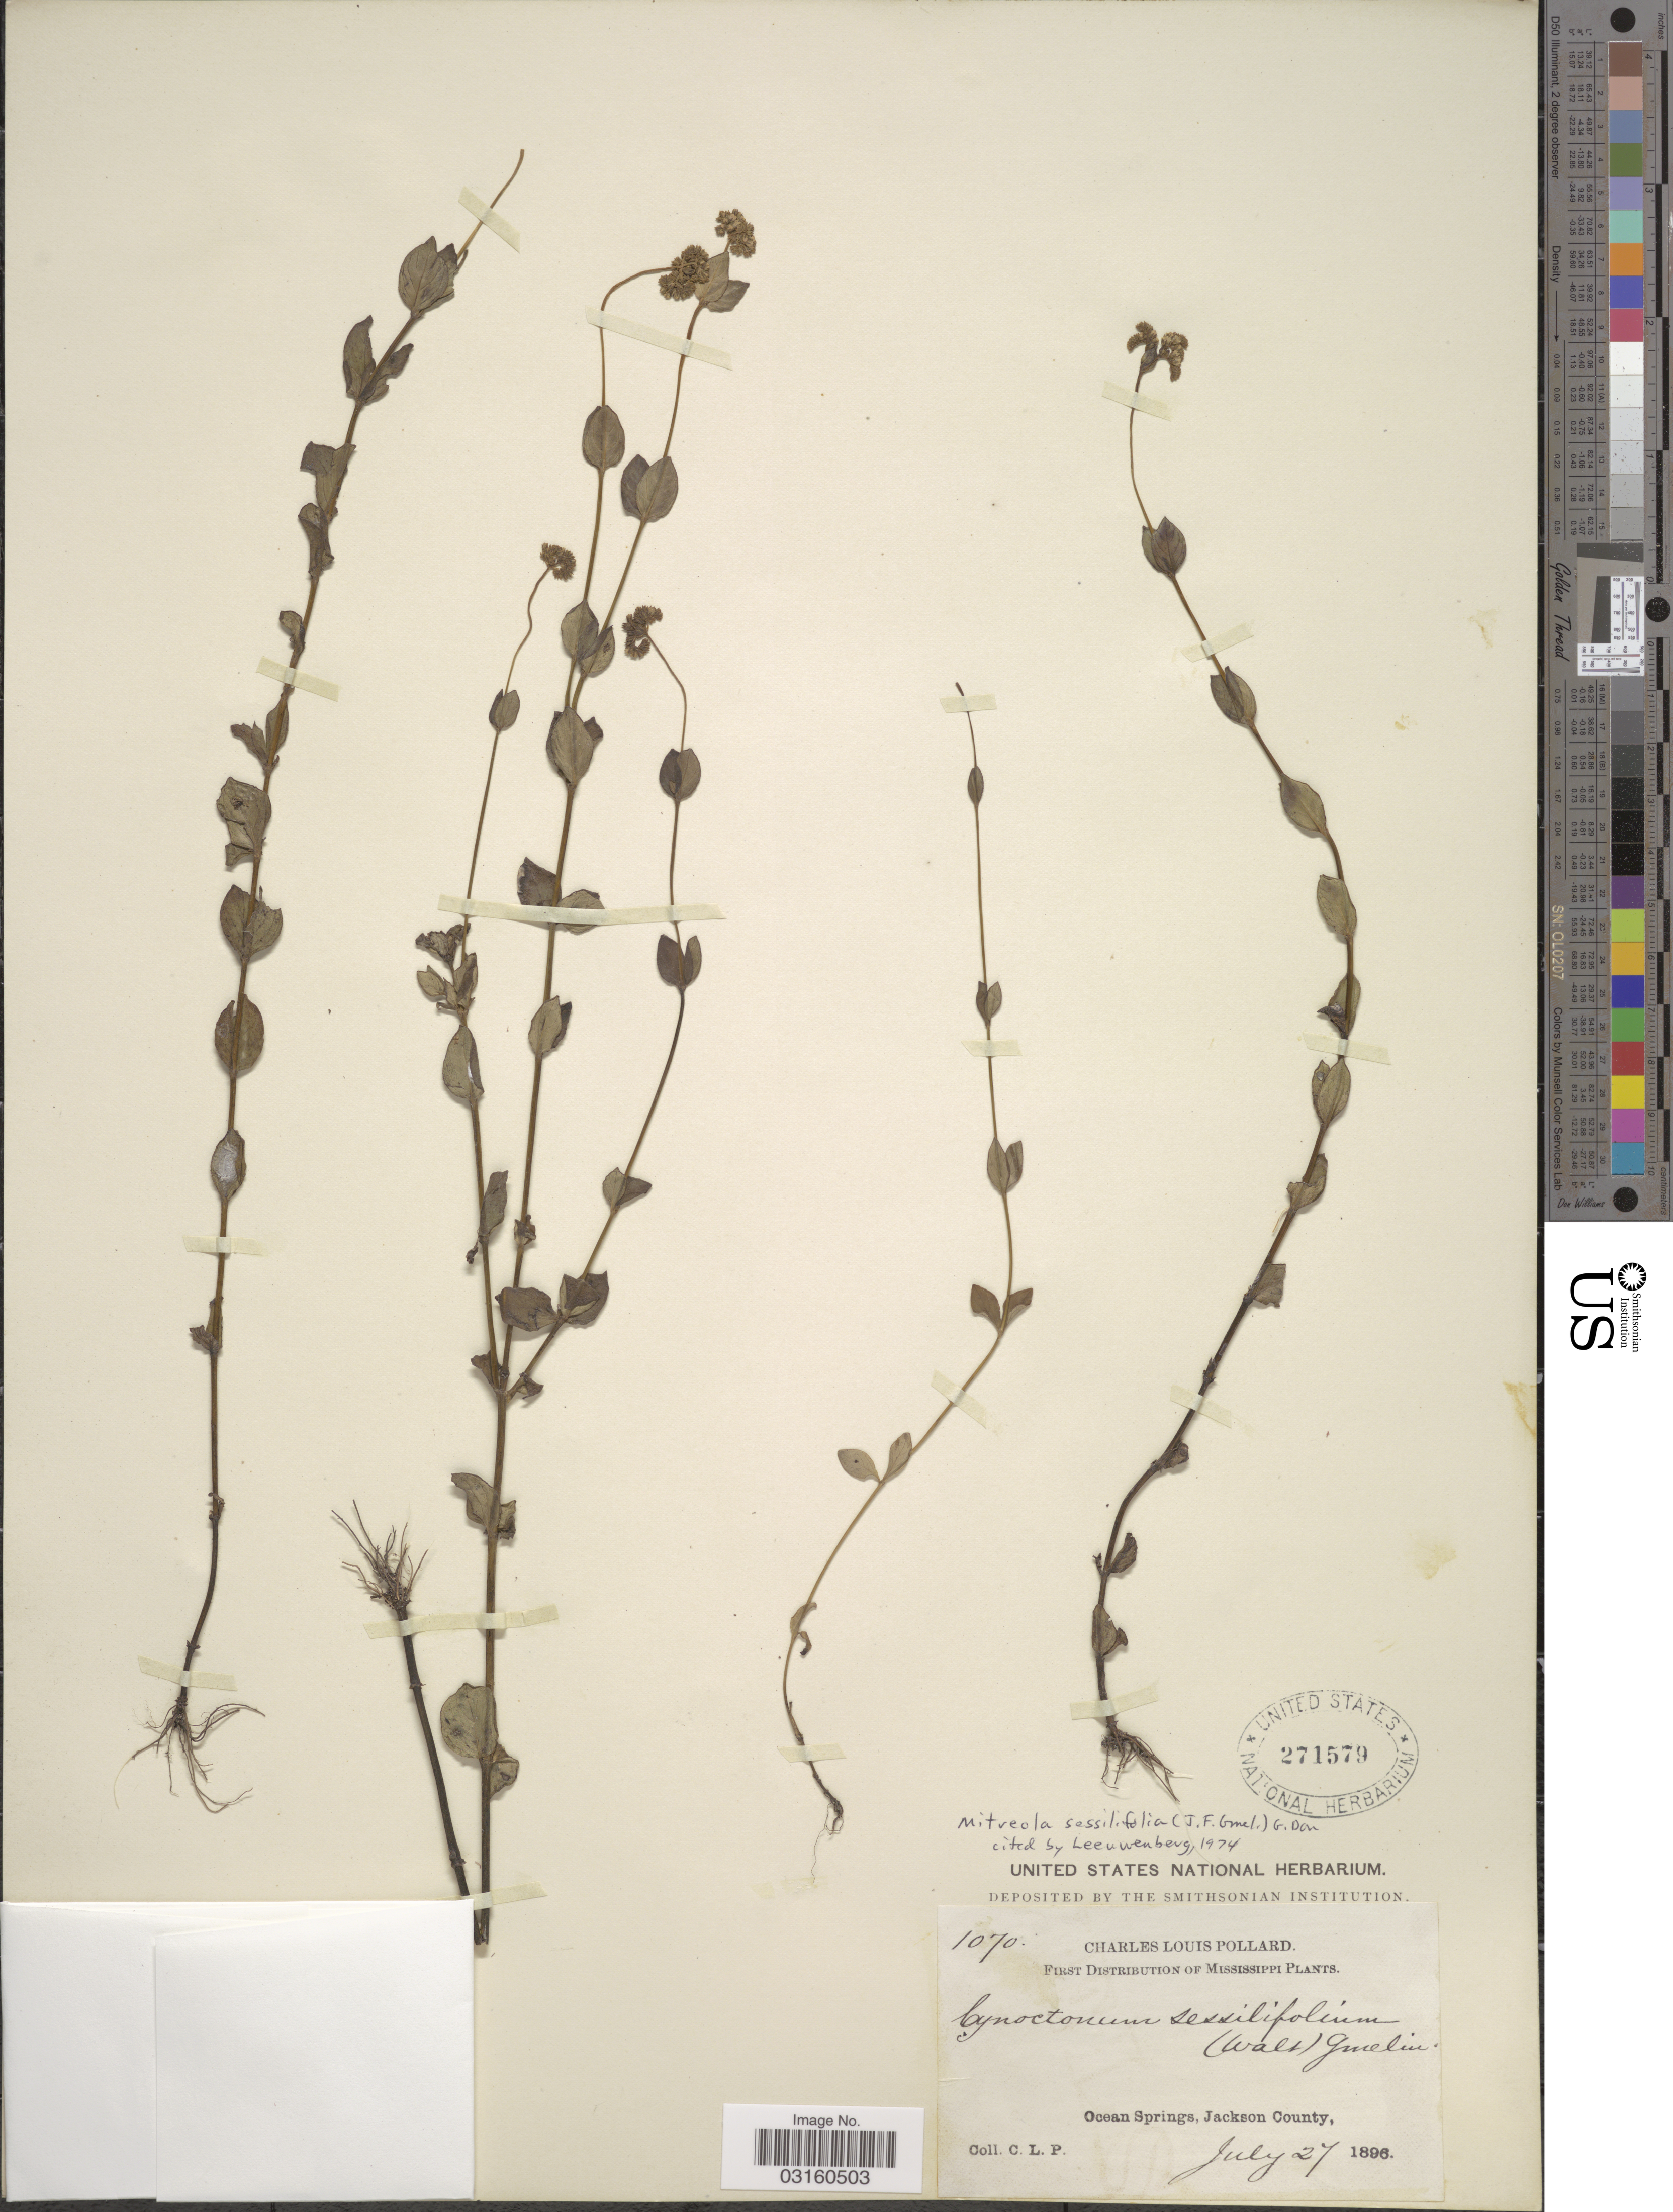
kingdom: Plantae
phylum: Tracheophyta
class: Magnoliopsida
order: Gentianales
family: Loganiaceae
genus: Mitreola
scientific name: Mitreola sessilifolia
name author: (J.F. Gmel.) G. Don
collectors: C. L. Pollard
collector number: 1070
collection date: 1896-07-27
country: United States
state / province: Mississippi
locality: Ocean Springs, Jackson County.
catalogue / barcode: US 271579